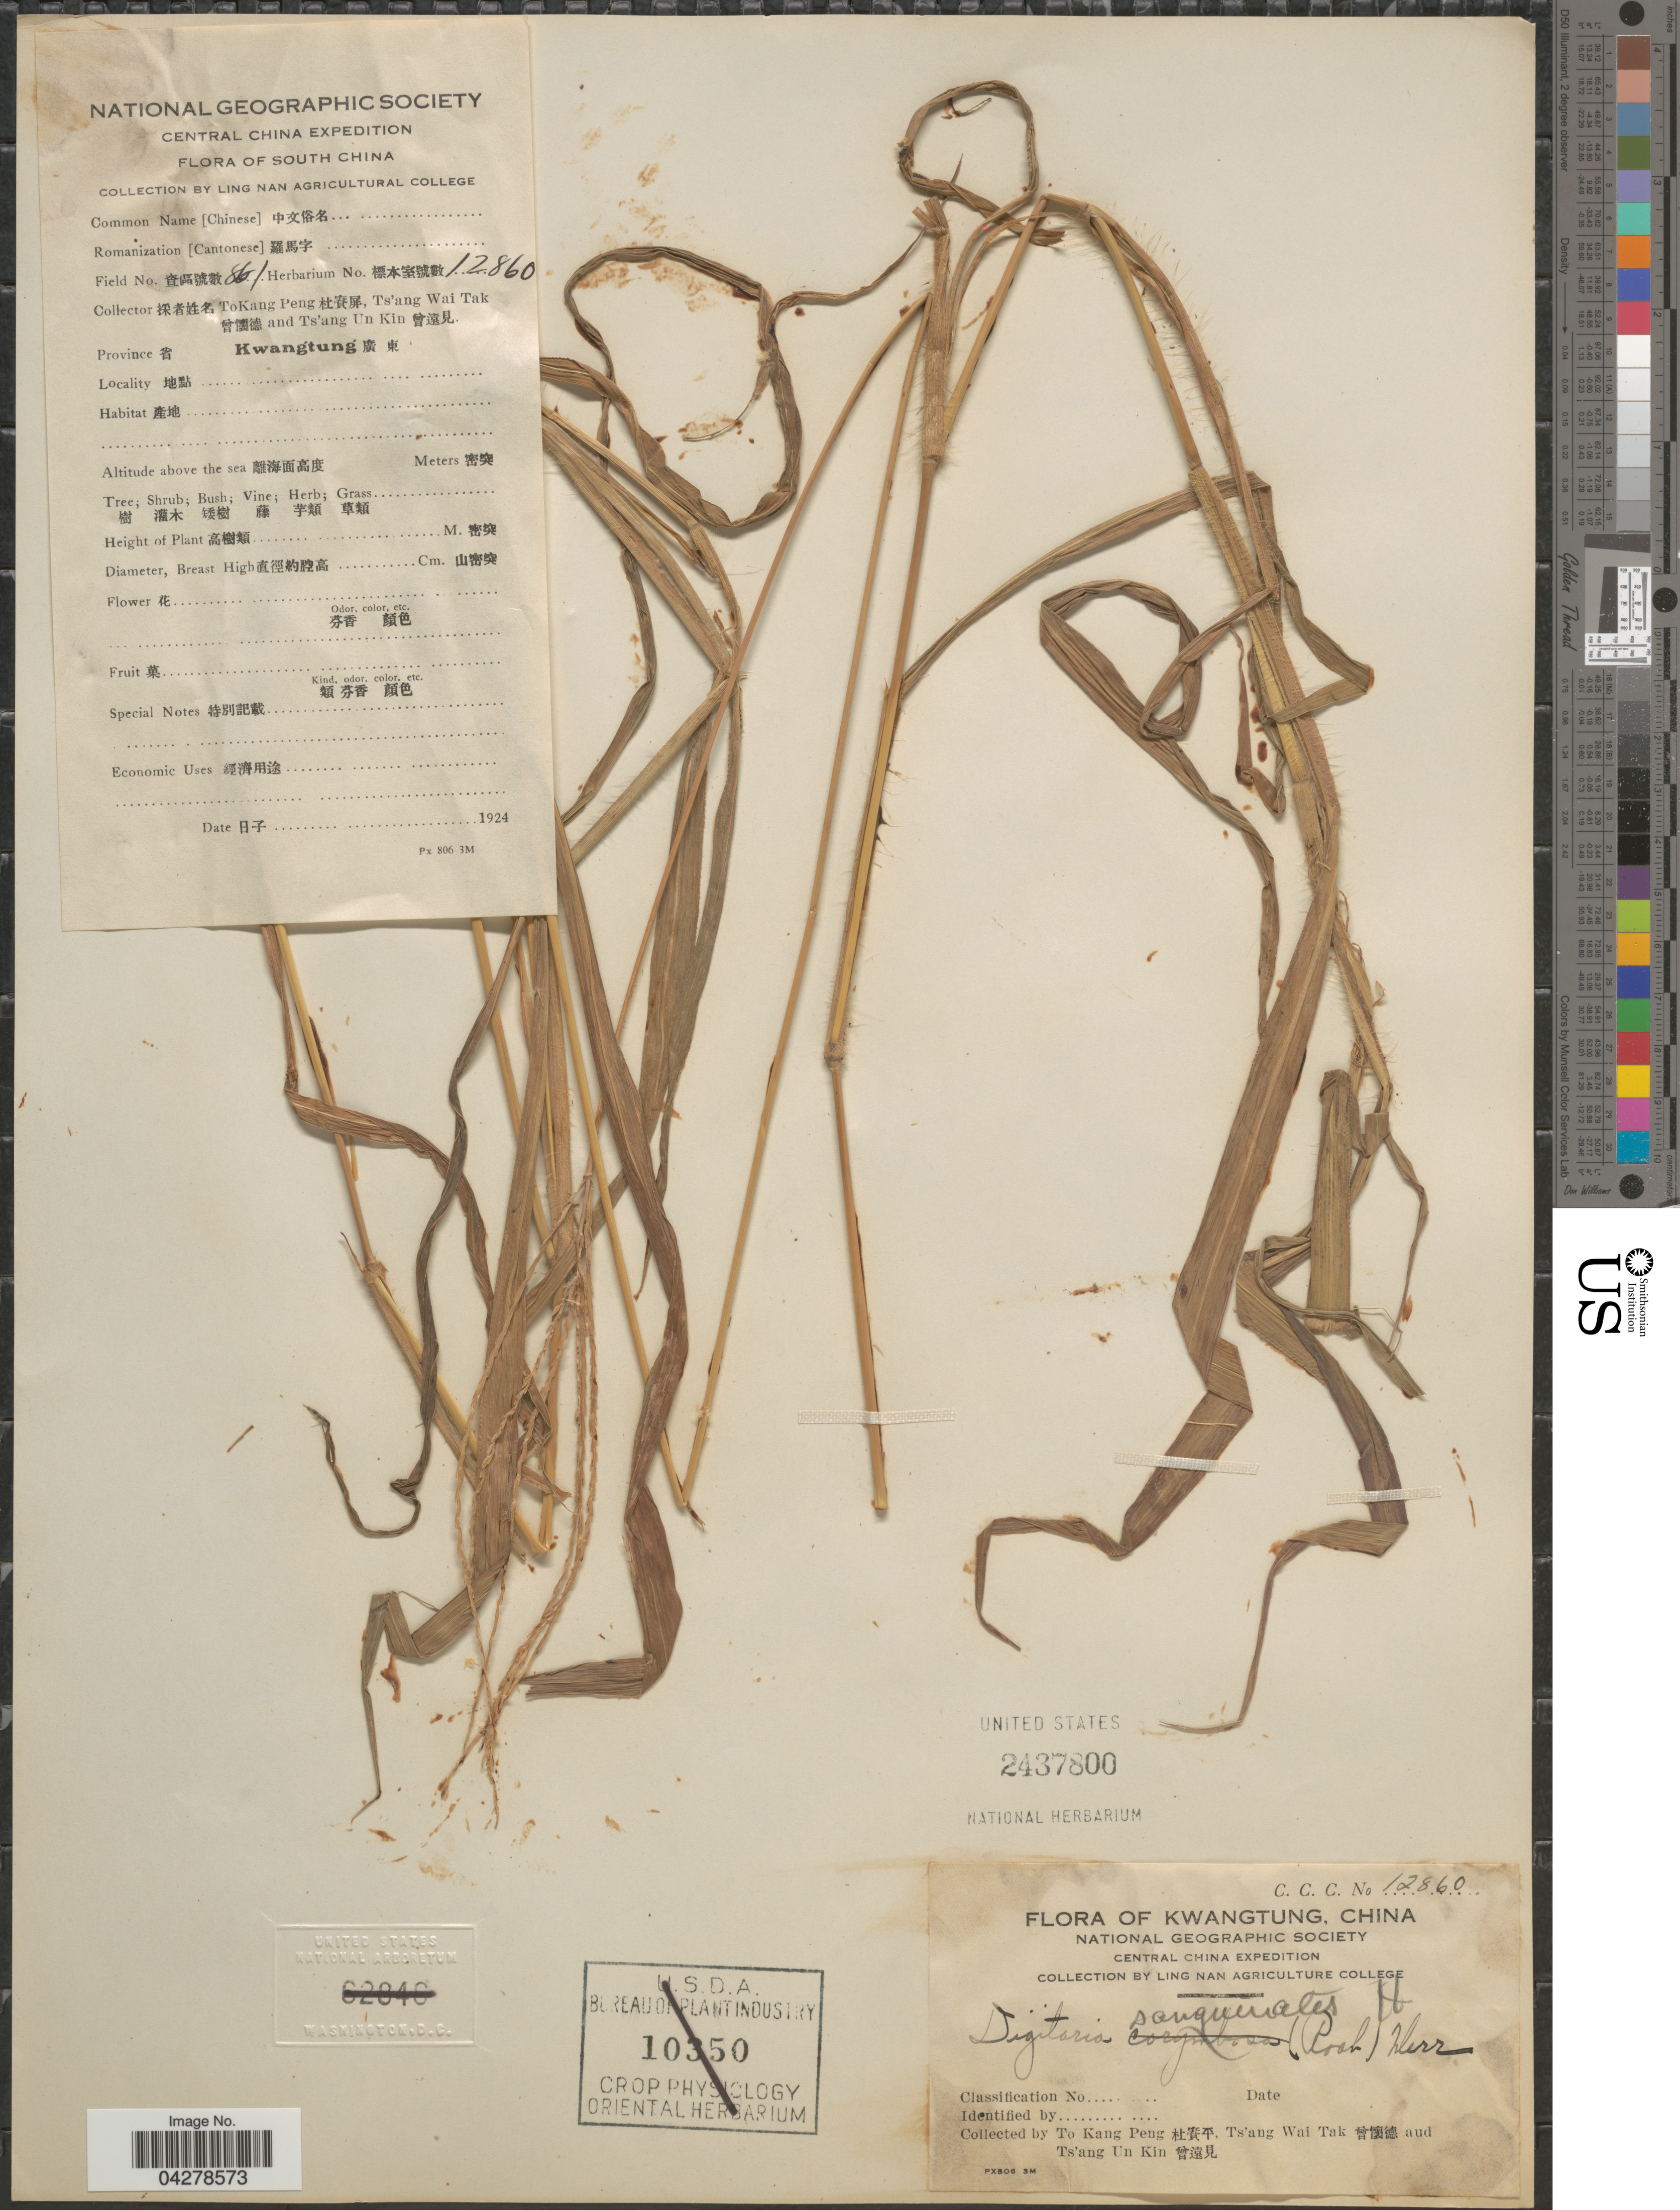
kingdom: Plantae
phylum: Tracheophyta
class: Liliopsida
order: Poales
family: Poaceae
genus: Digitaria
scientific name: Digitaria sanguinalis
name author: (L.) Scop.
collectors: T. K. Peng, W. T. Tsang & U. K. Tsang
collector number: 12860/861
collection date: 1924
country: China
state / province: Guangdong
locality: Kwangtung. Central China E[Foreign script]pedition. South China. Province [Foreign script] Kwangtung [Foreign script].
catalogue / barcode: US 2437800